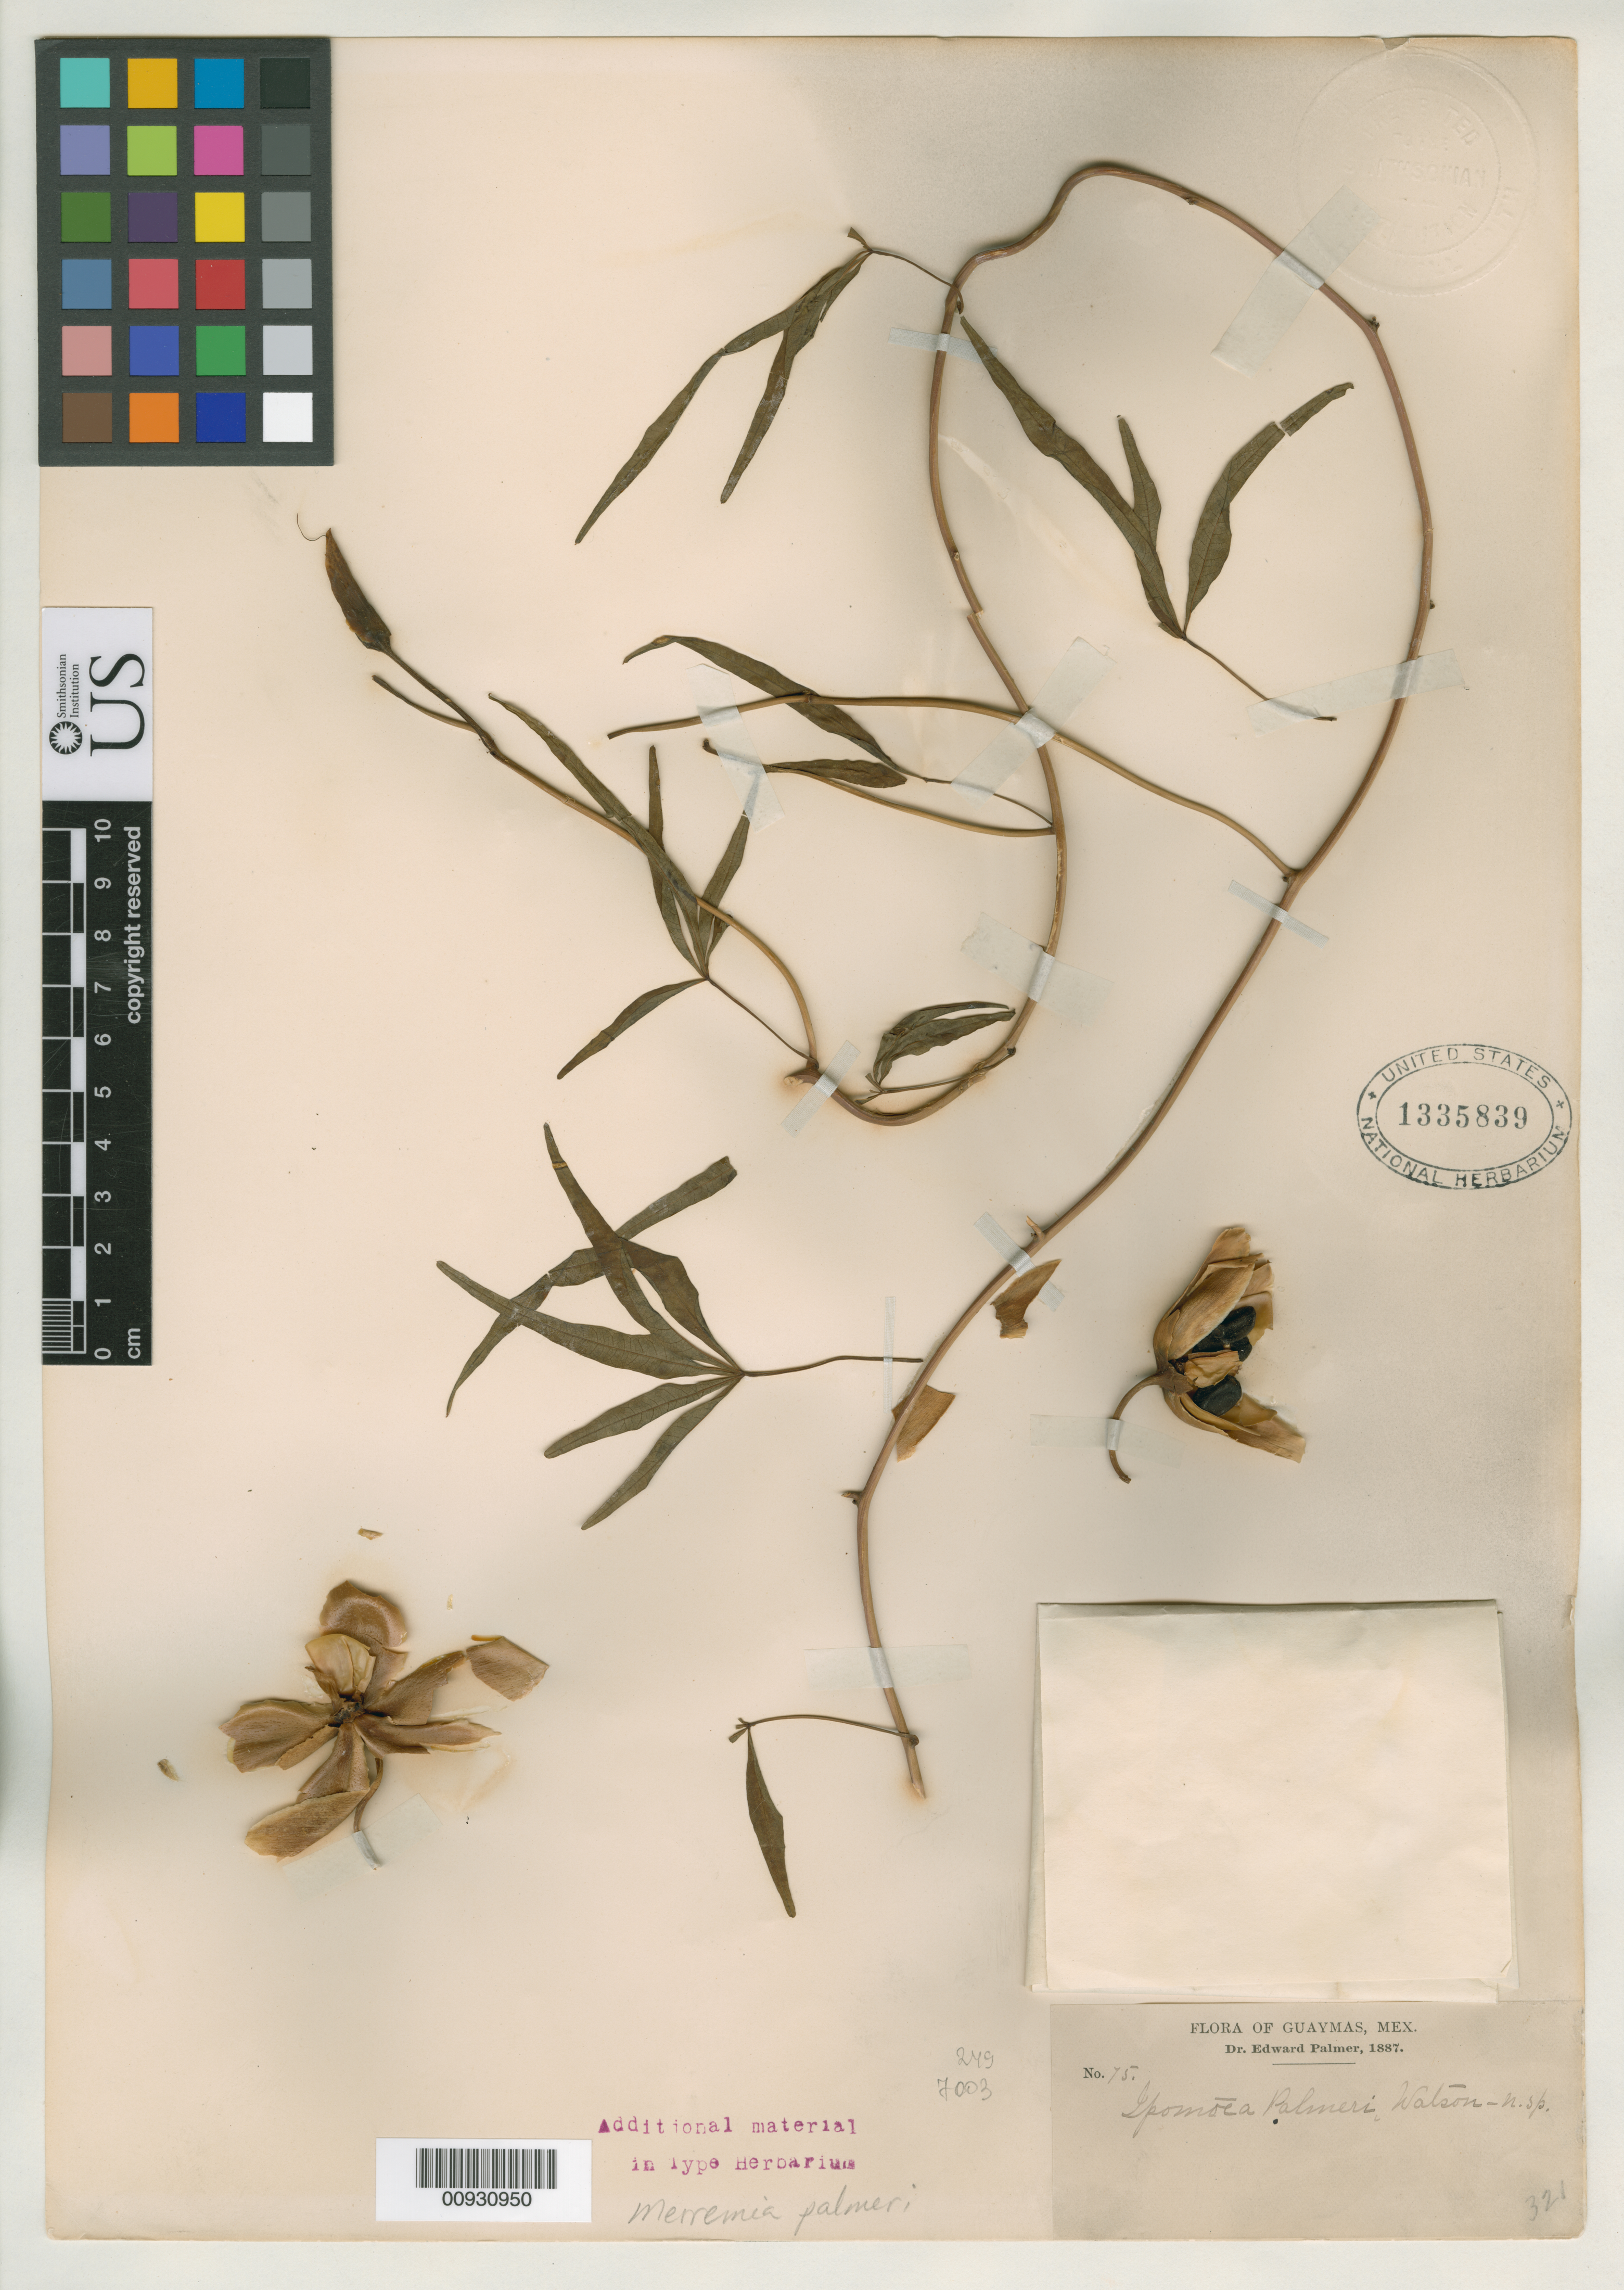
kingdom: Plantae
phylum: Tracheophyta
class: Magnoliopsida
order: Solanales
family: Convolvulaceae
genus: Ipomoea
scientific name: Ipomoea palmeri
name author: S. Watson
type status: Isotype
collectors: E. Palmer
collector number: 75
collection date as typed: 1887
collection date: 1887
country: Mexico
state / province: Sonora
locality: Guaymas.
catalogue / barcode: US 1335839